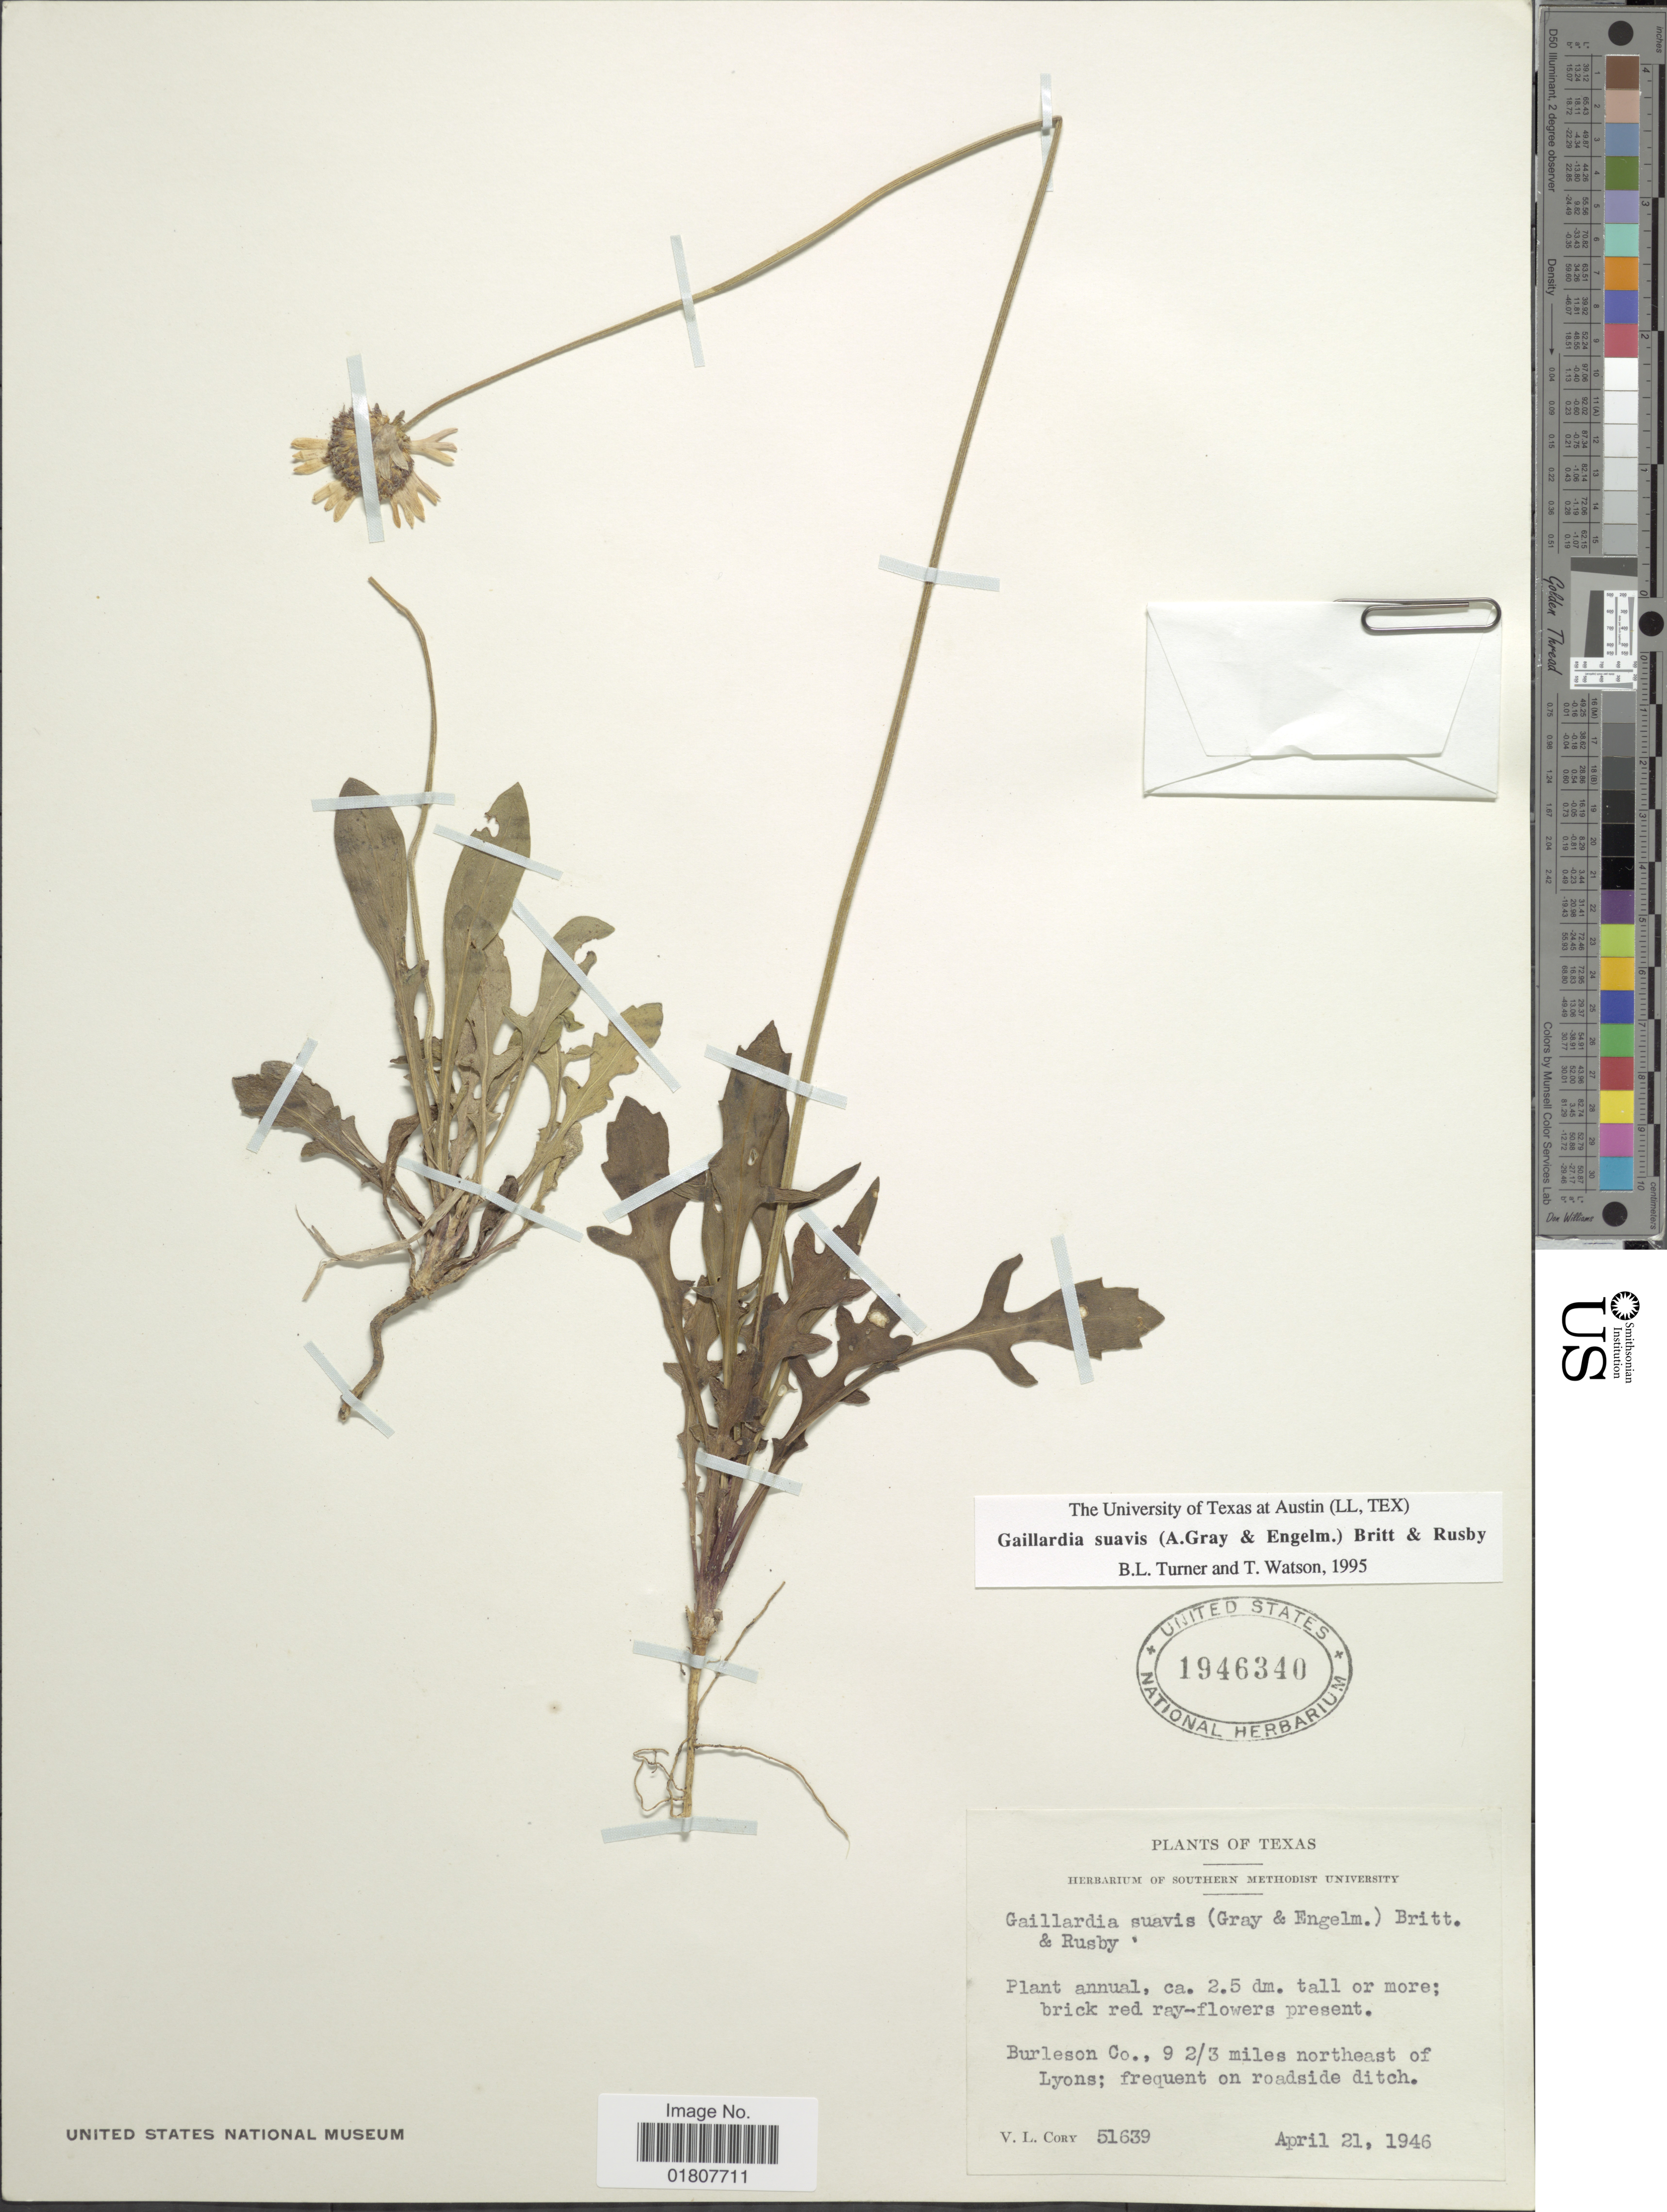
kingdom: Plantae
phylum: Tracheophyta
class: Magnoliopsida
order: Asterales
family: Asteraceae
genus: Gaillardia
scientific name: Gaillardia suavis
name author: (A. Gray & Engelm.) Britton & Rusby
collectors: V. Cory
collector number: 51639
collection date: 1946-04-21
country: United States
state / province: Texas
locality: Burleson Co., 9 2/3 miles northeast of Lyons; frequent on roadside ditch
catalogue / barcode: US 1946340